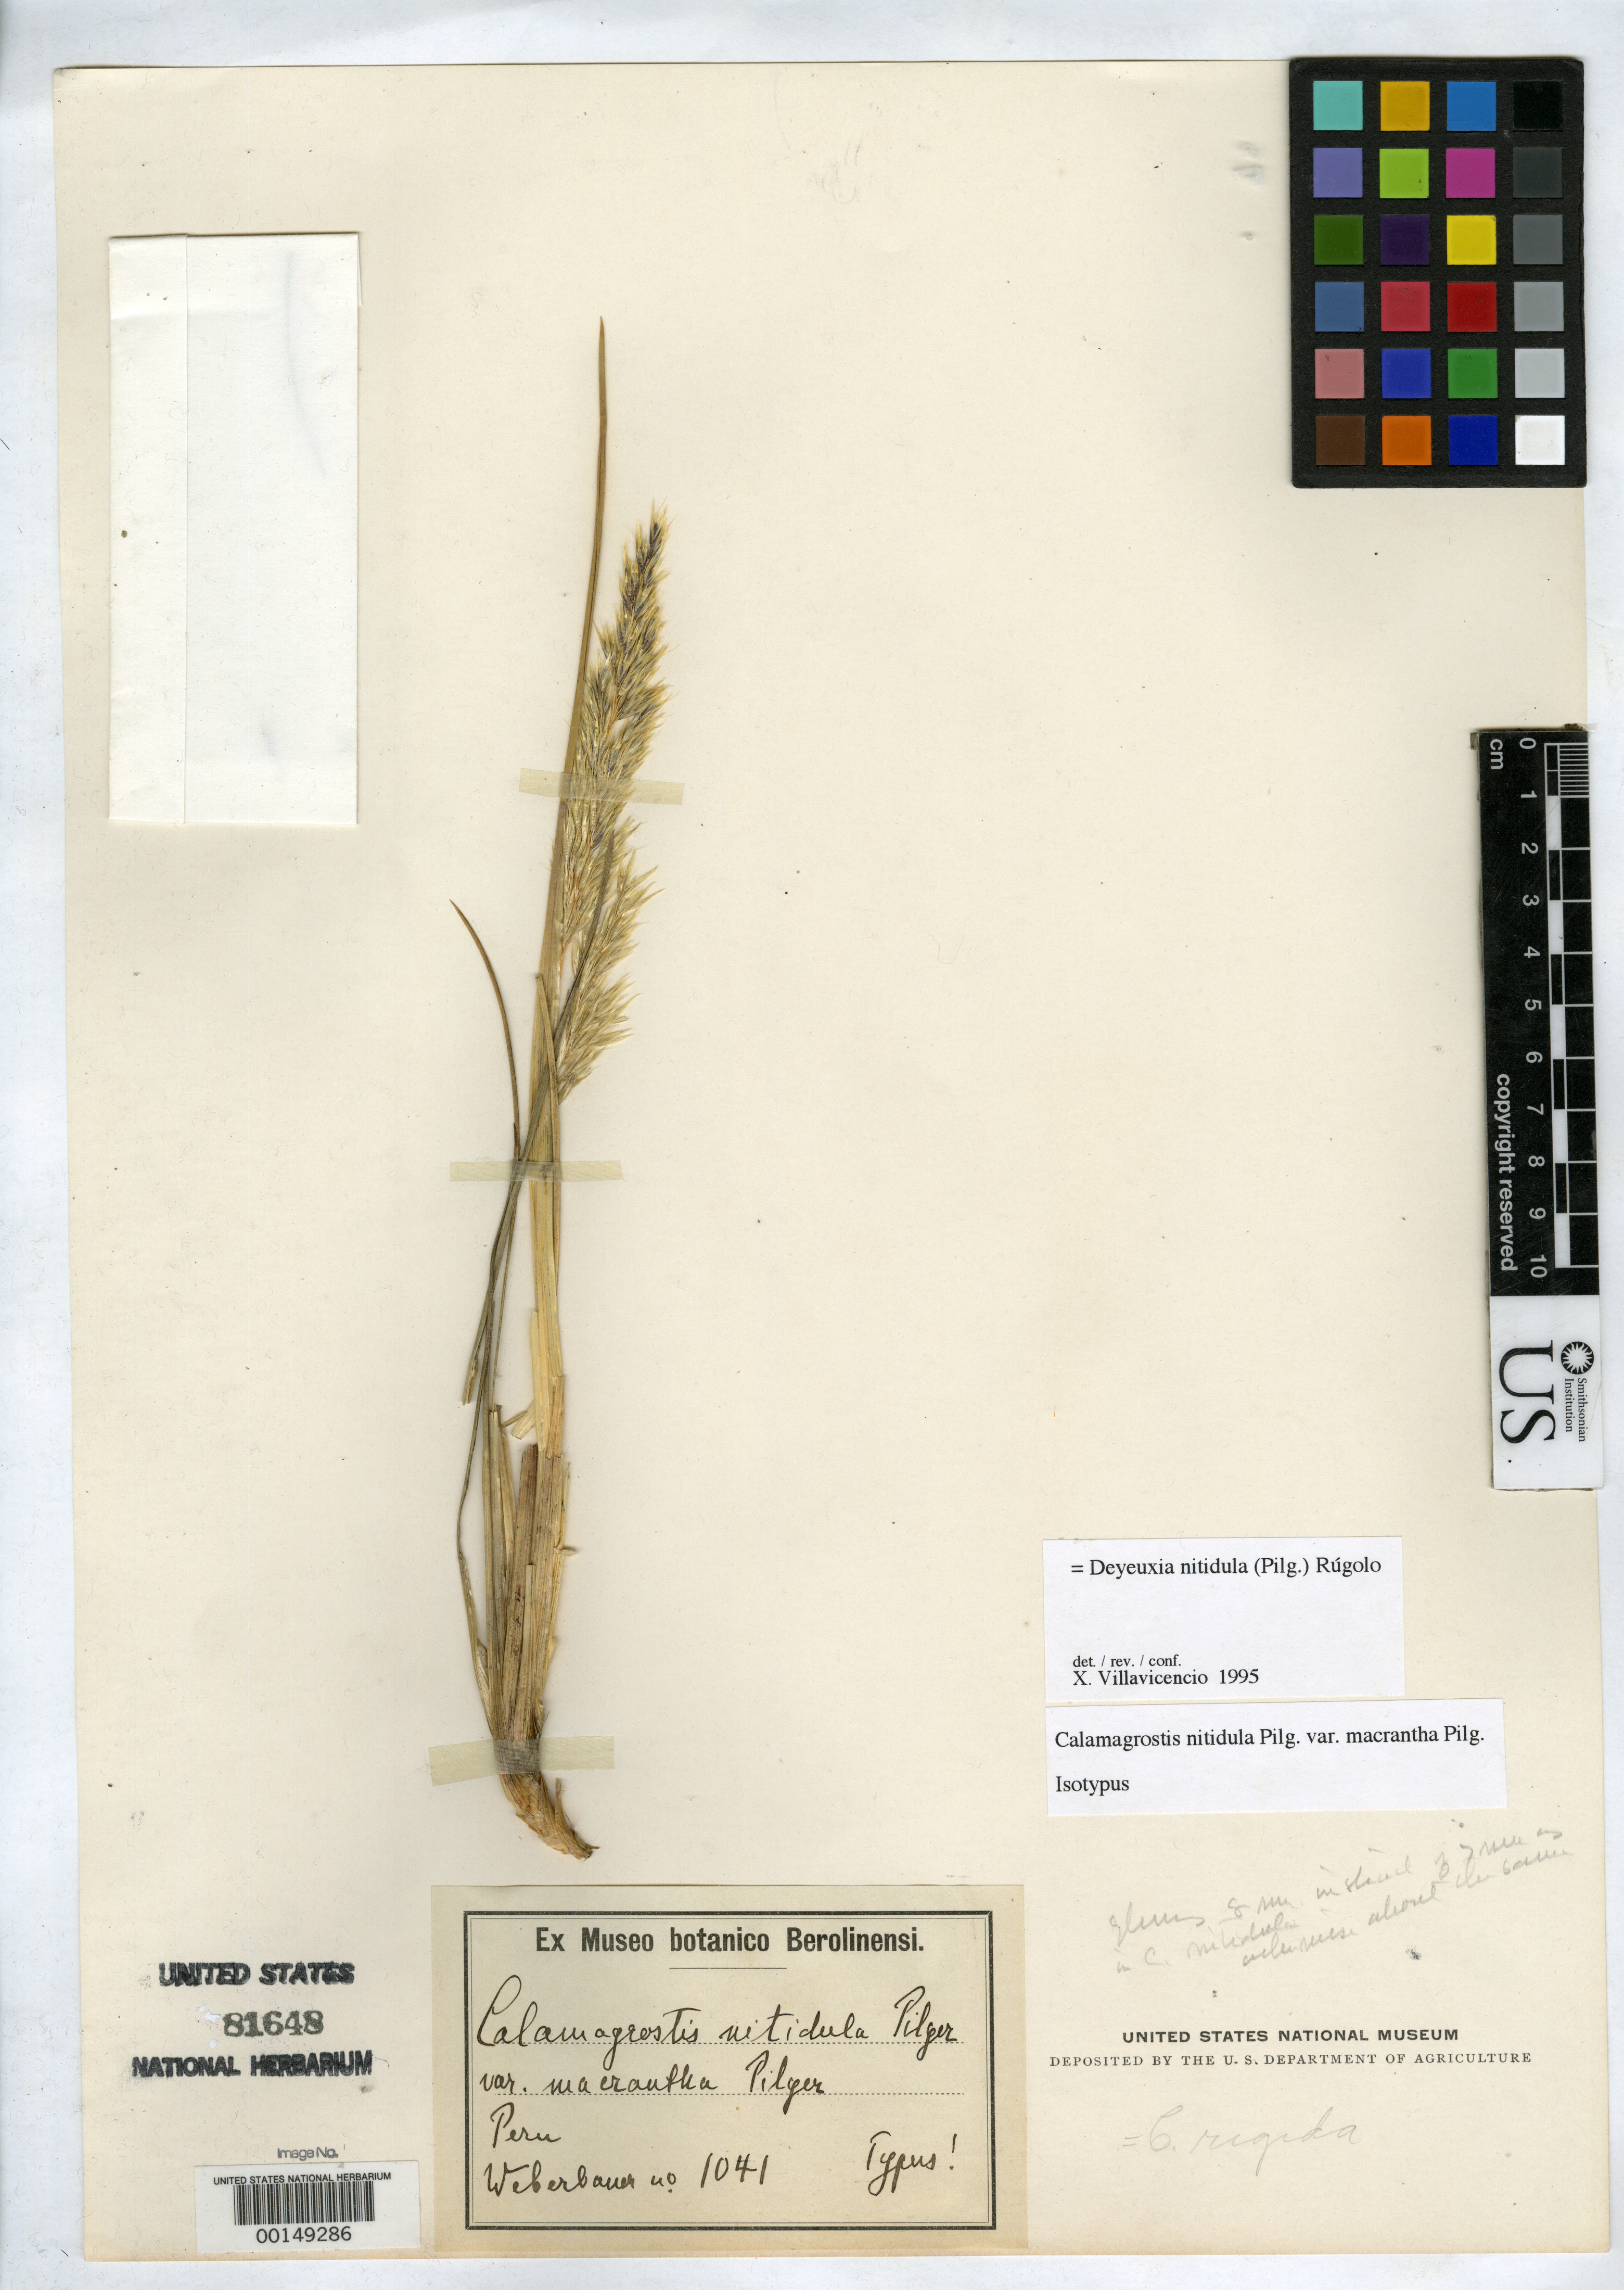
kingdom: Plantae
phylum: Tracheophyta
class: Liliopsida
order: Poales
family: Poaceae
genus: Calamagrostis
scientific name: Calamagrostis nitidula var. macrantha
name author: Pilg.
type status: Isotype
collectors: A. Weberbauer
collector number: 1041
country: Peru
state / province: Puno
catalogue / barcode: US 81648